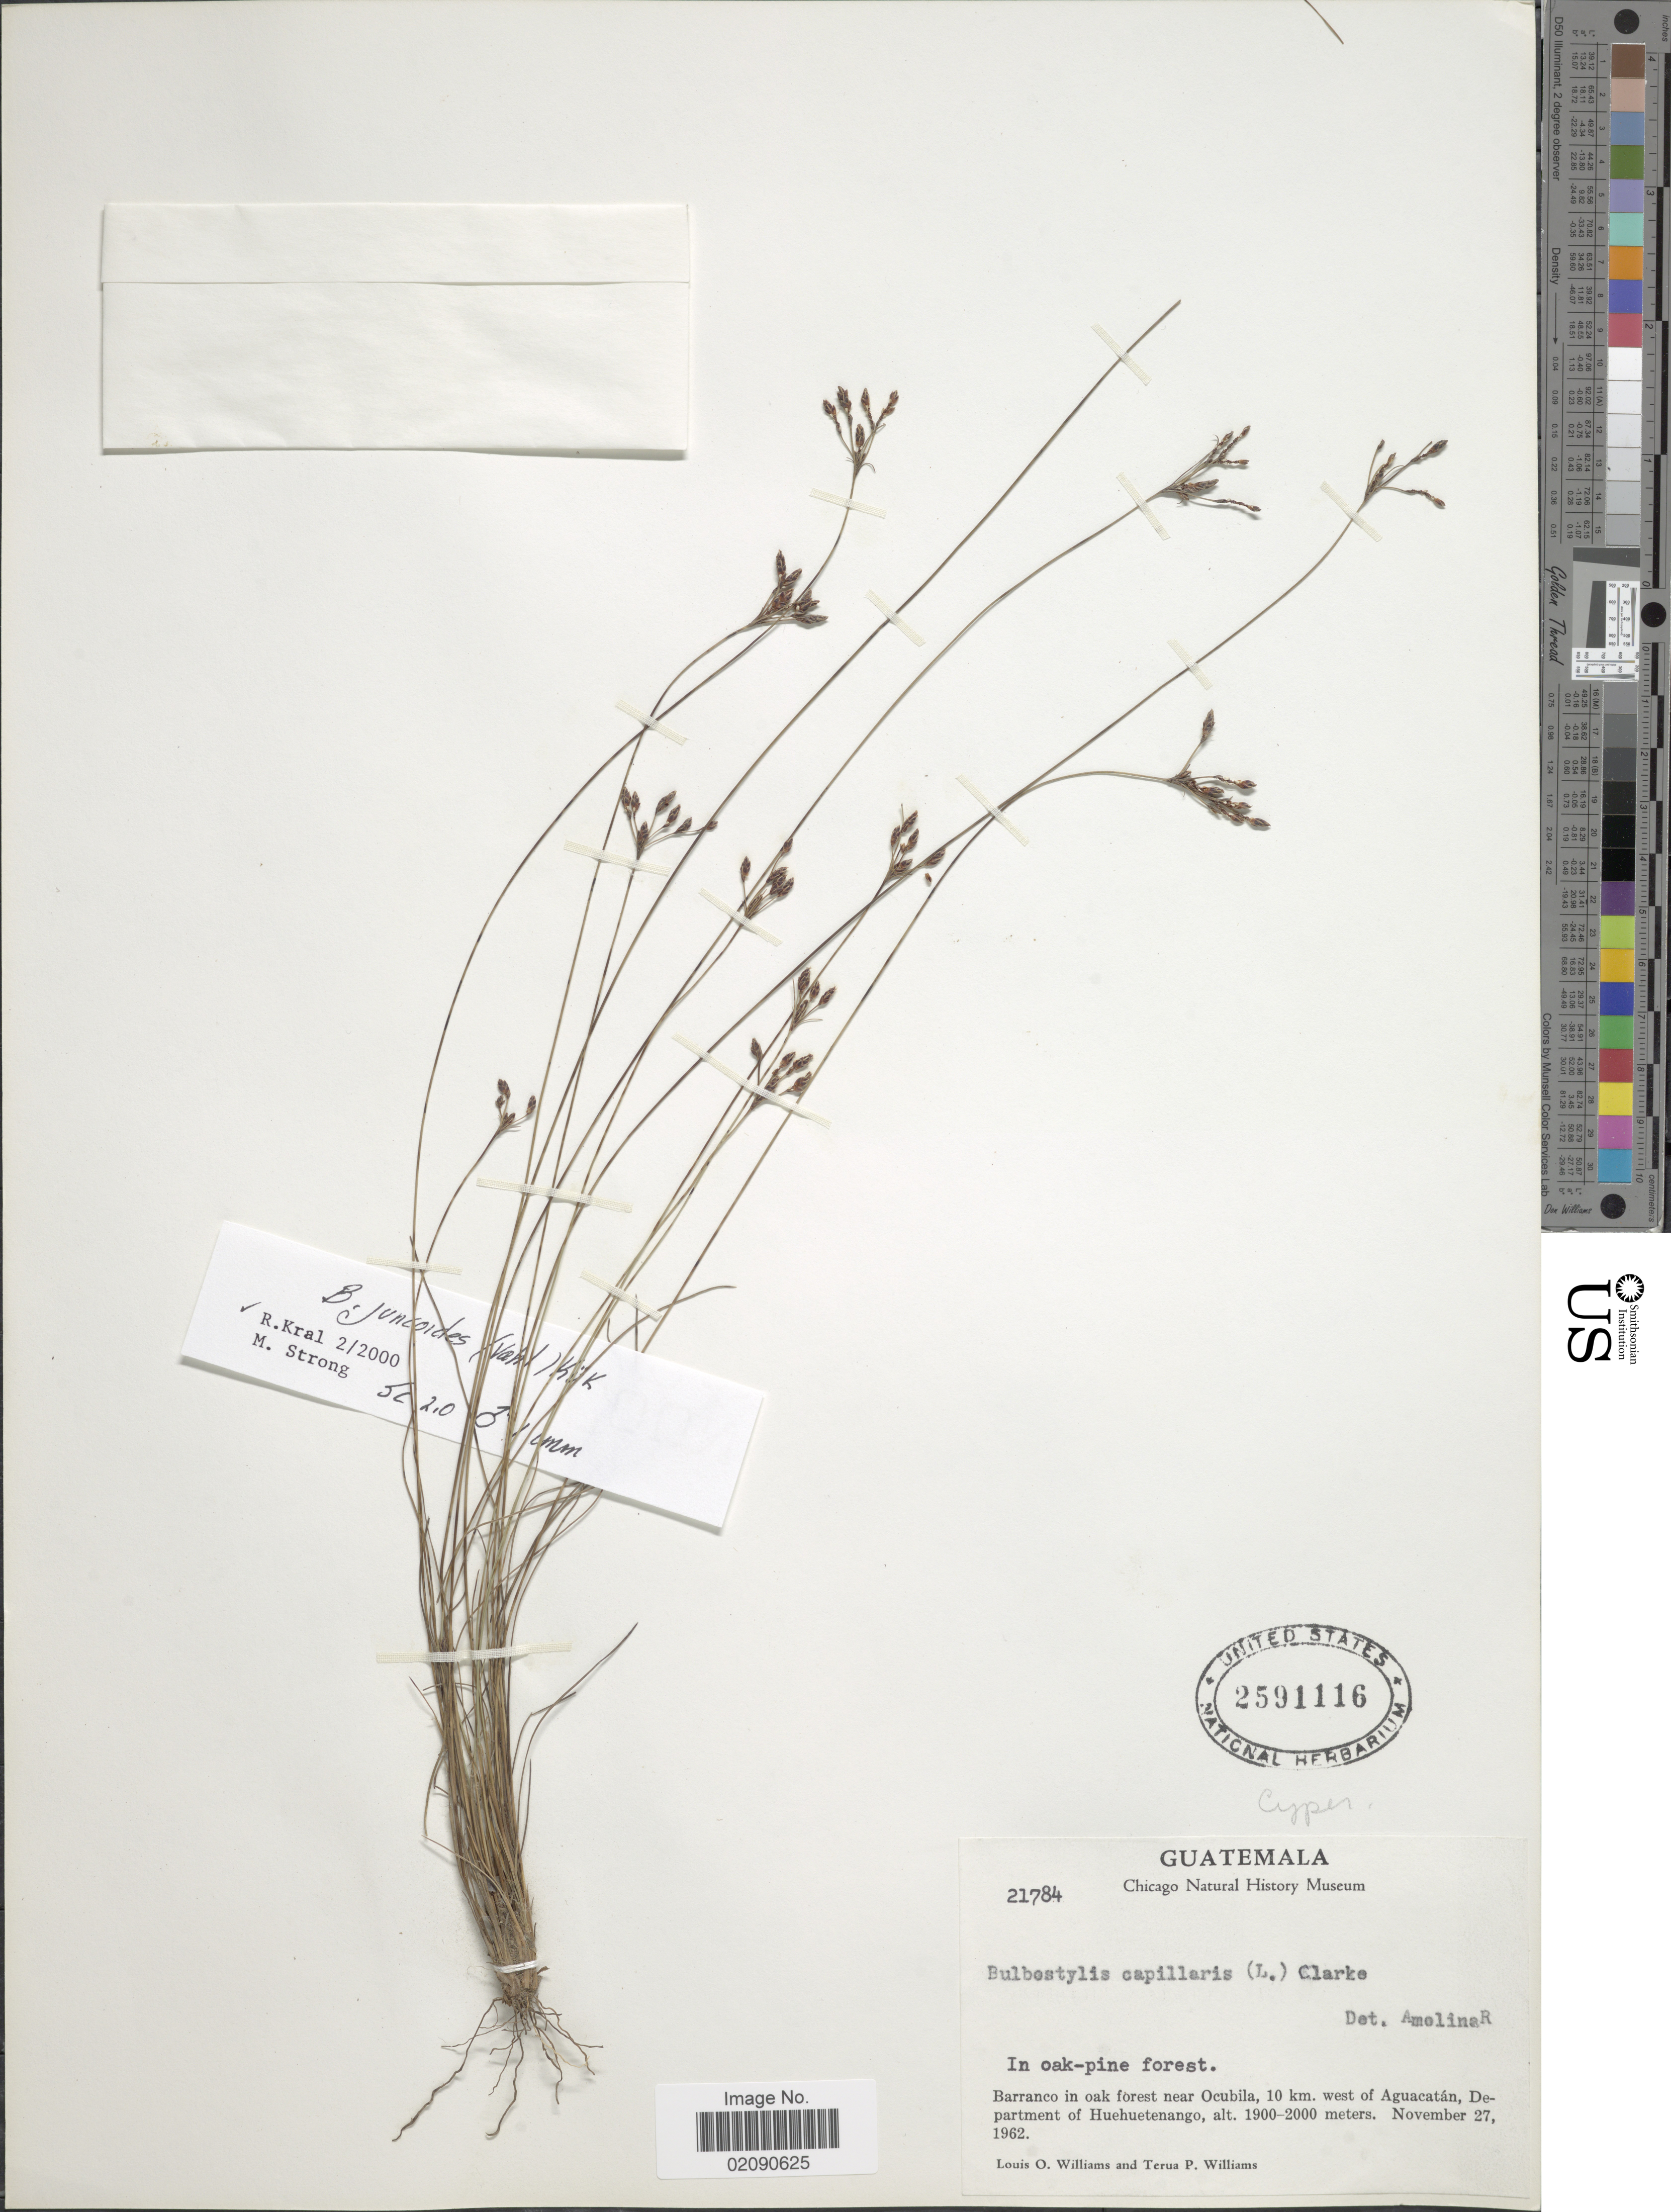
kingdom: Plantae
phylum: Tracheophyta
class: Liliopsida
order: Poales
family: Cyperaceae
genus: Bulbostylis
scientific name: Bulbostylis juncoides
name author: (Vahl) Kük. ex Herter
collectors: L. O. Williams & T. P. Williams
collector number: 21784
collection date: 1962-11-27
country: Guatemala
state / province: Huehuetenango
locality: Barranco in oak forest hnear Ocubila, 10 km. west of Aguacatan, Department of Huehuetenango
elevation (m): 1900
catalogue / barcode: US 2591116